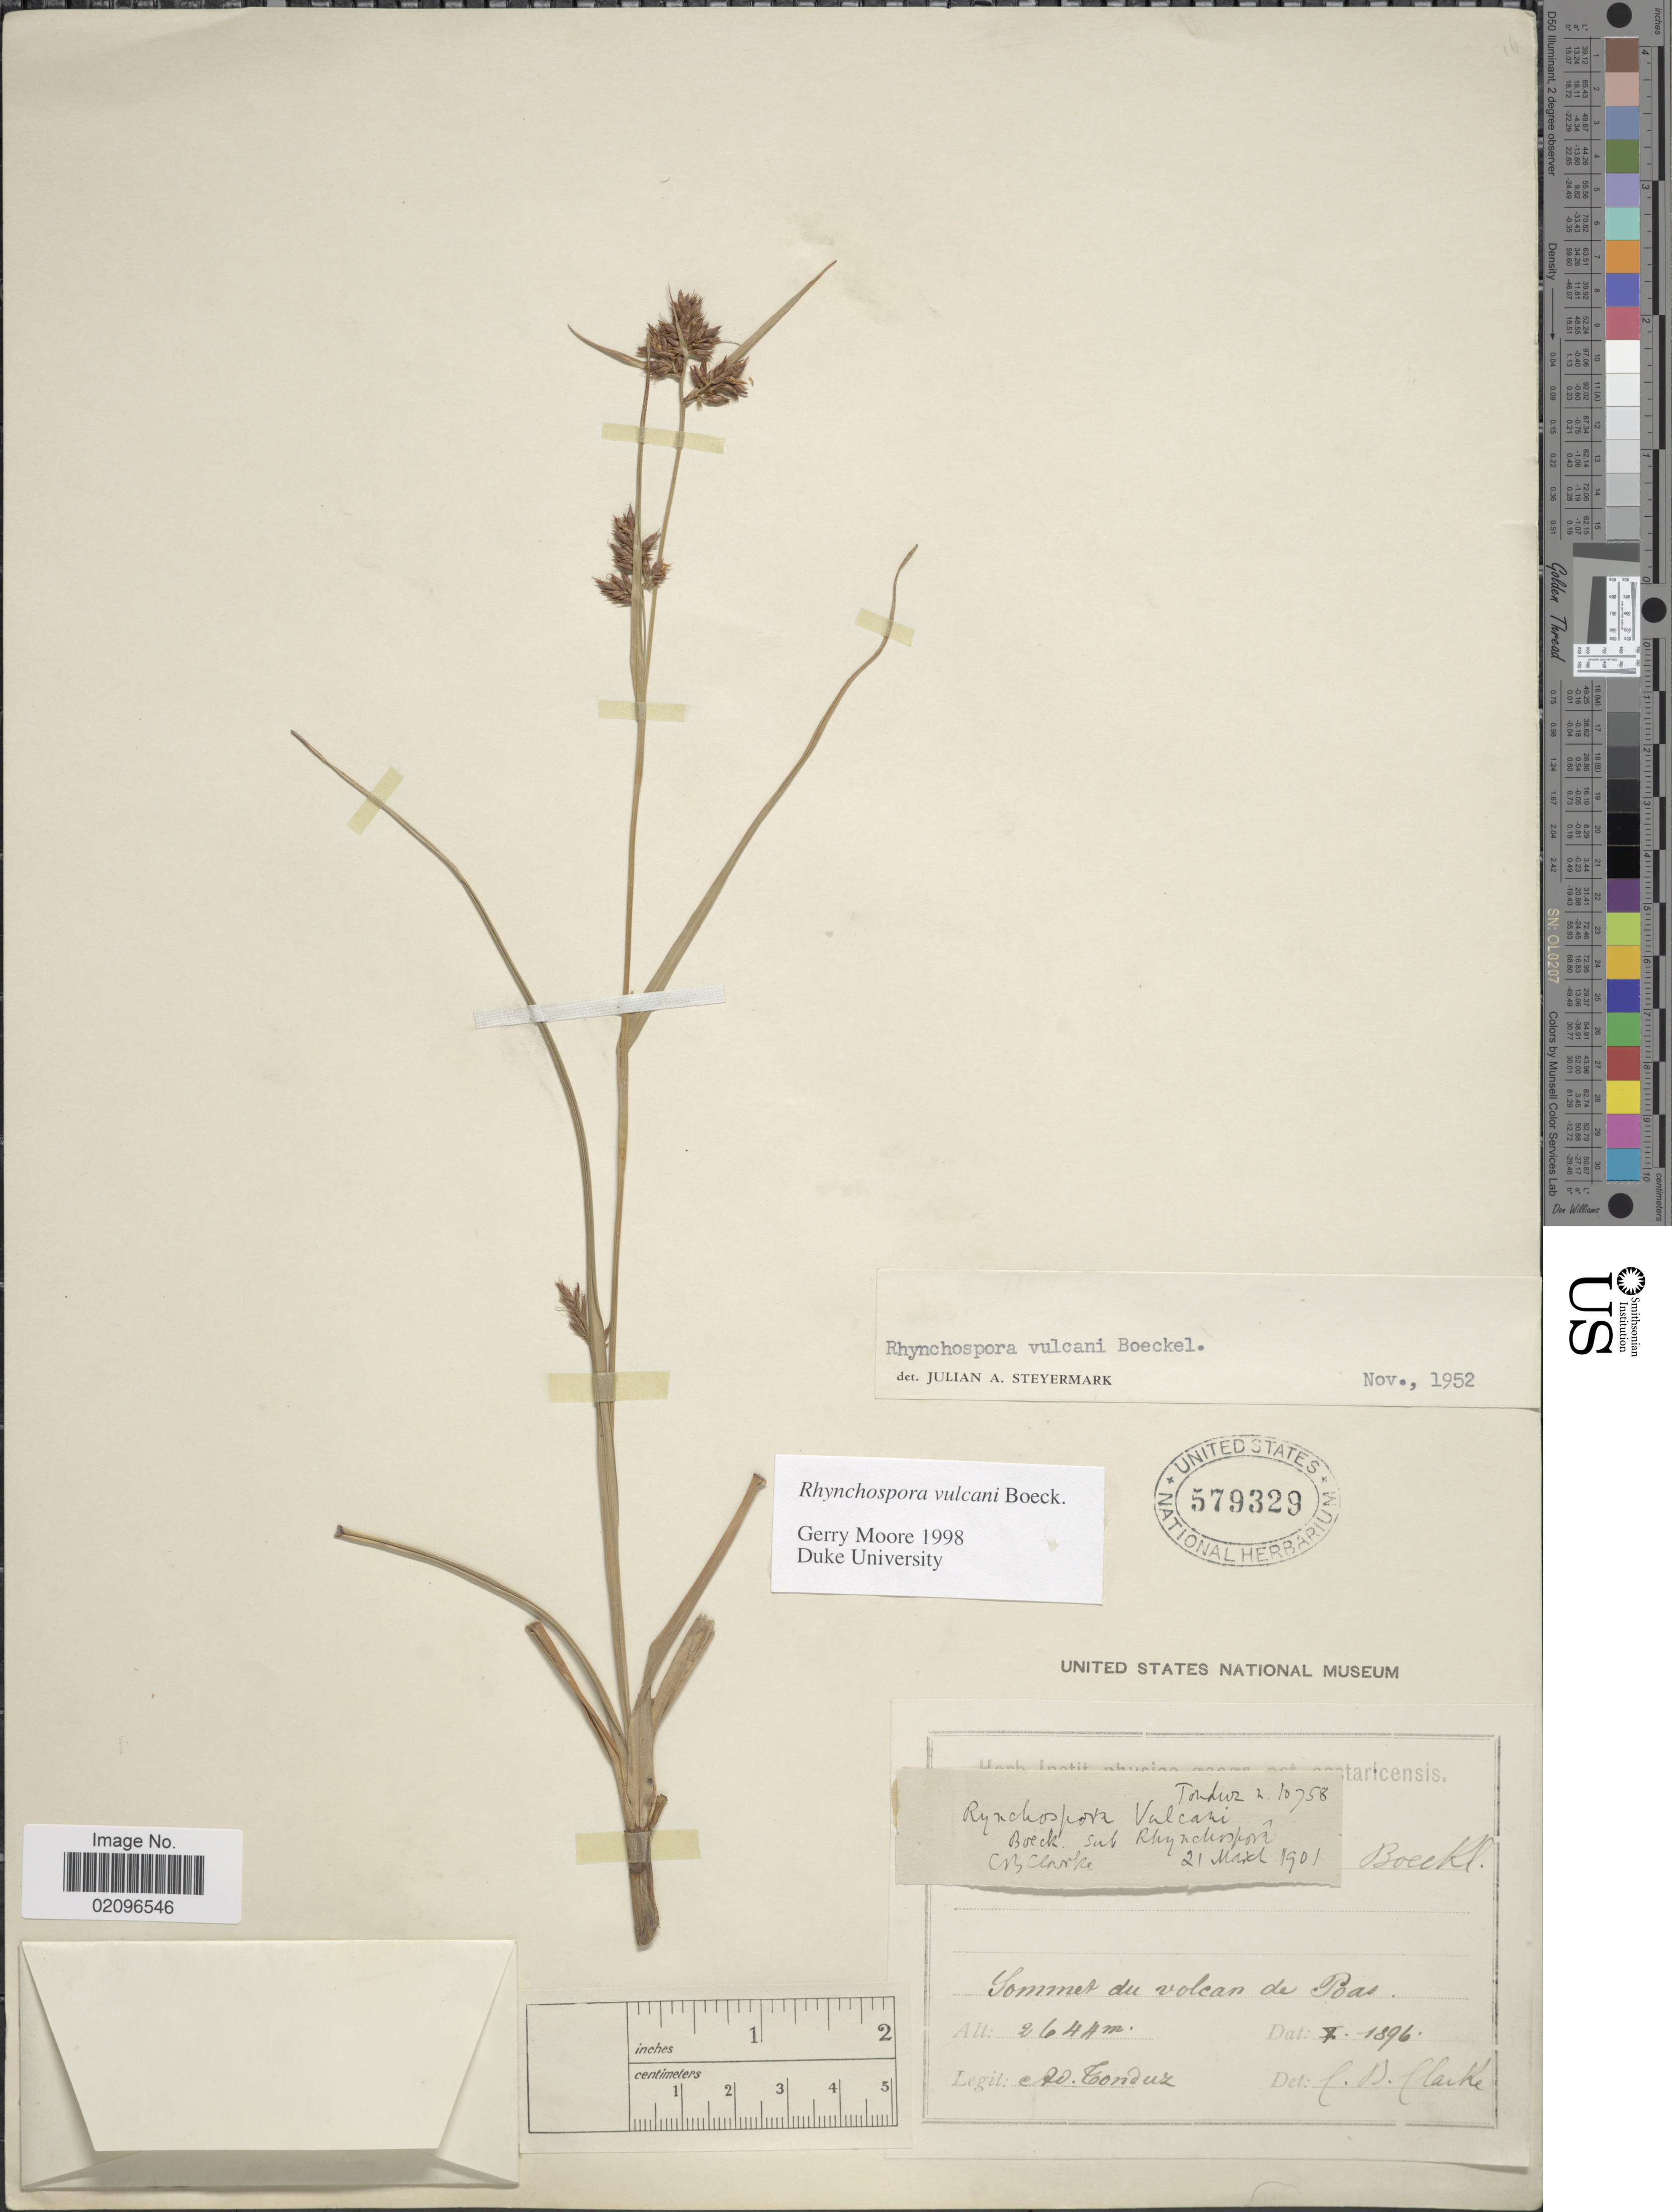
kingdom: Plantae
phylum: Tracheophyta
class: Liliopsida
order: Poales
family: Cyperaceae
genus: Rhynchospora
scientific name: Rhynchospora vulcani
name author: Boeckeler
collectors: A. Tonduz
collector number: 10758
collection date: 1896-10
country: Costa Rica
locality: Sommet du volcan de Poas.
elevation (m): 2644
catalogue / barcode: US 579329